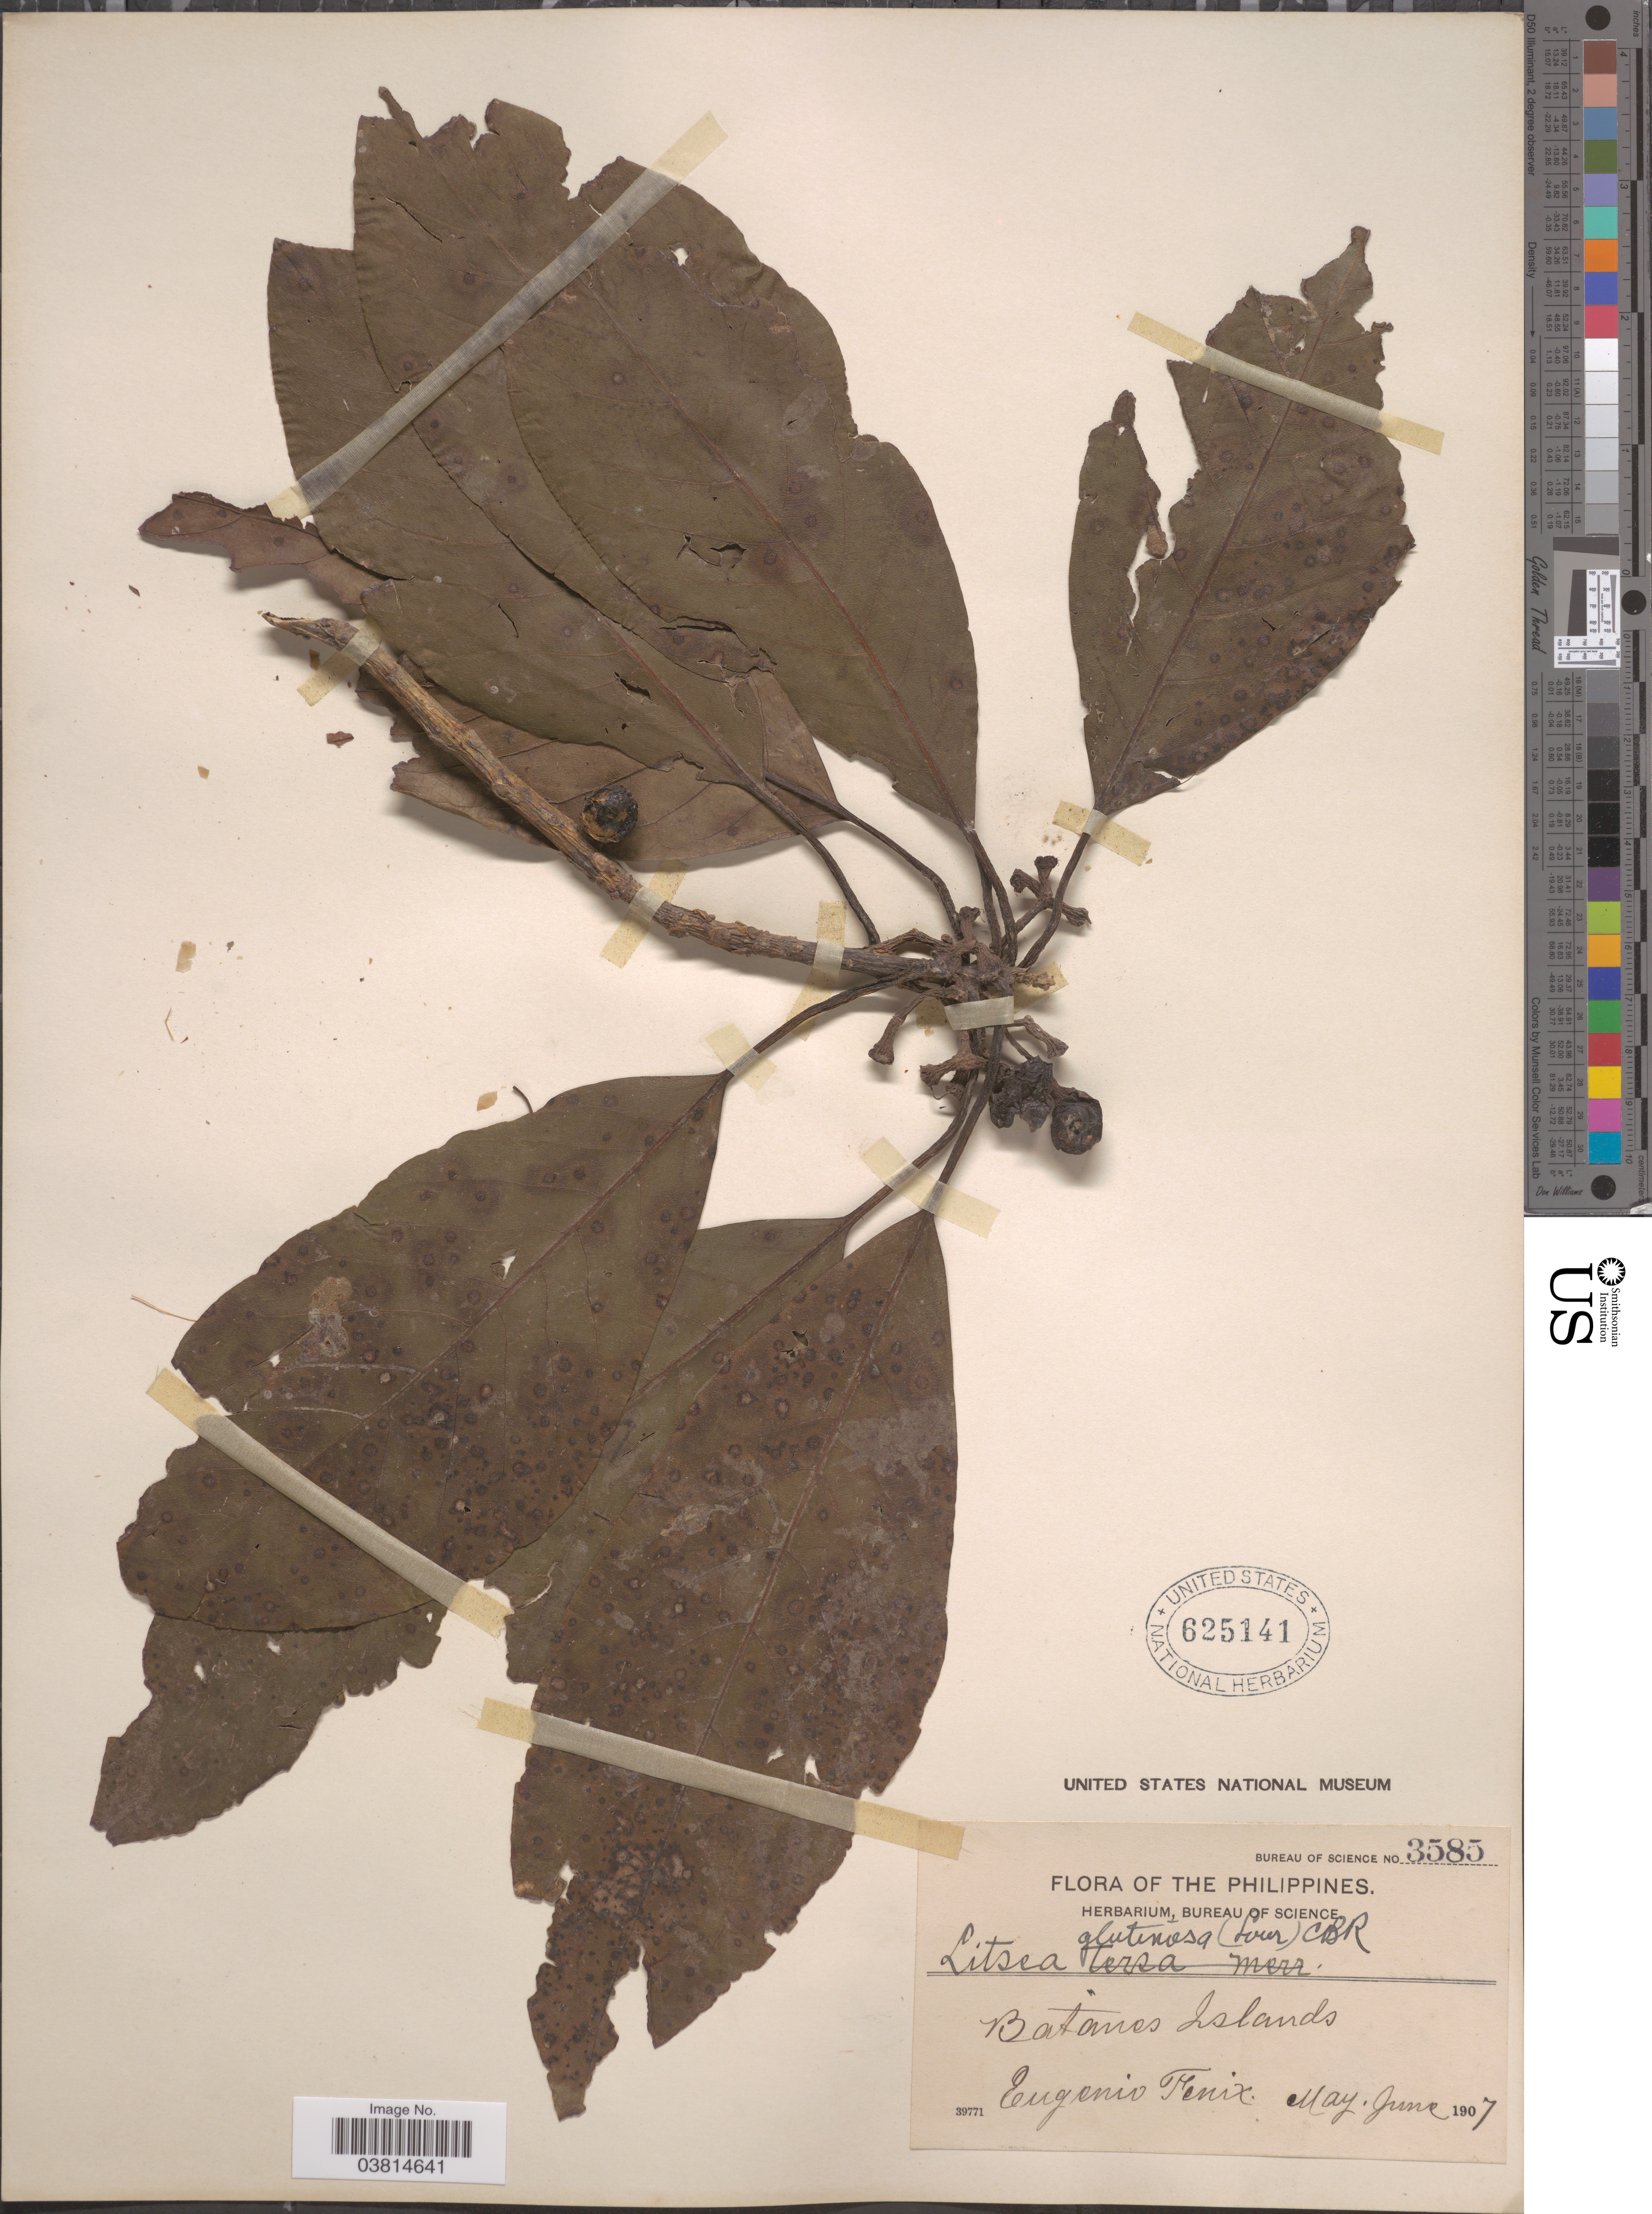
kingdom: Plantae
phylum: Tracheophyta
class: Magnoliopsida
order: Laurales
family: Lauraceae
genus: Litsea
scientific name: Litsea glutinosa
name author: (Lour.) C.B. Rob.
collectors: E. Fénix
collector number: Bureau of Science 3585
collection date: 1907-05/1907-06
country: Philippines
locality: Batanes Islands.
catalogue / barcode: US 625141